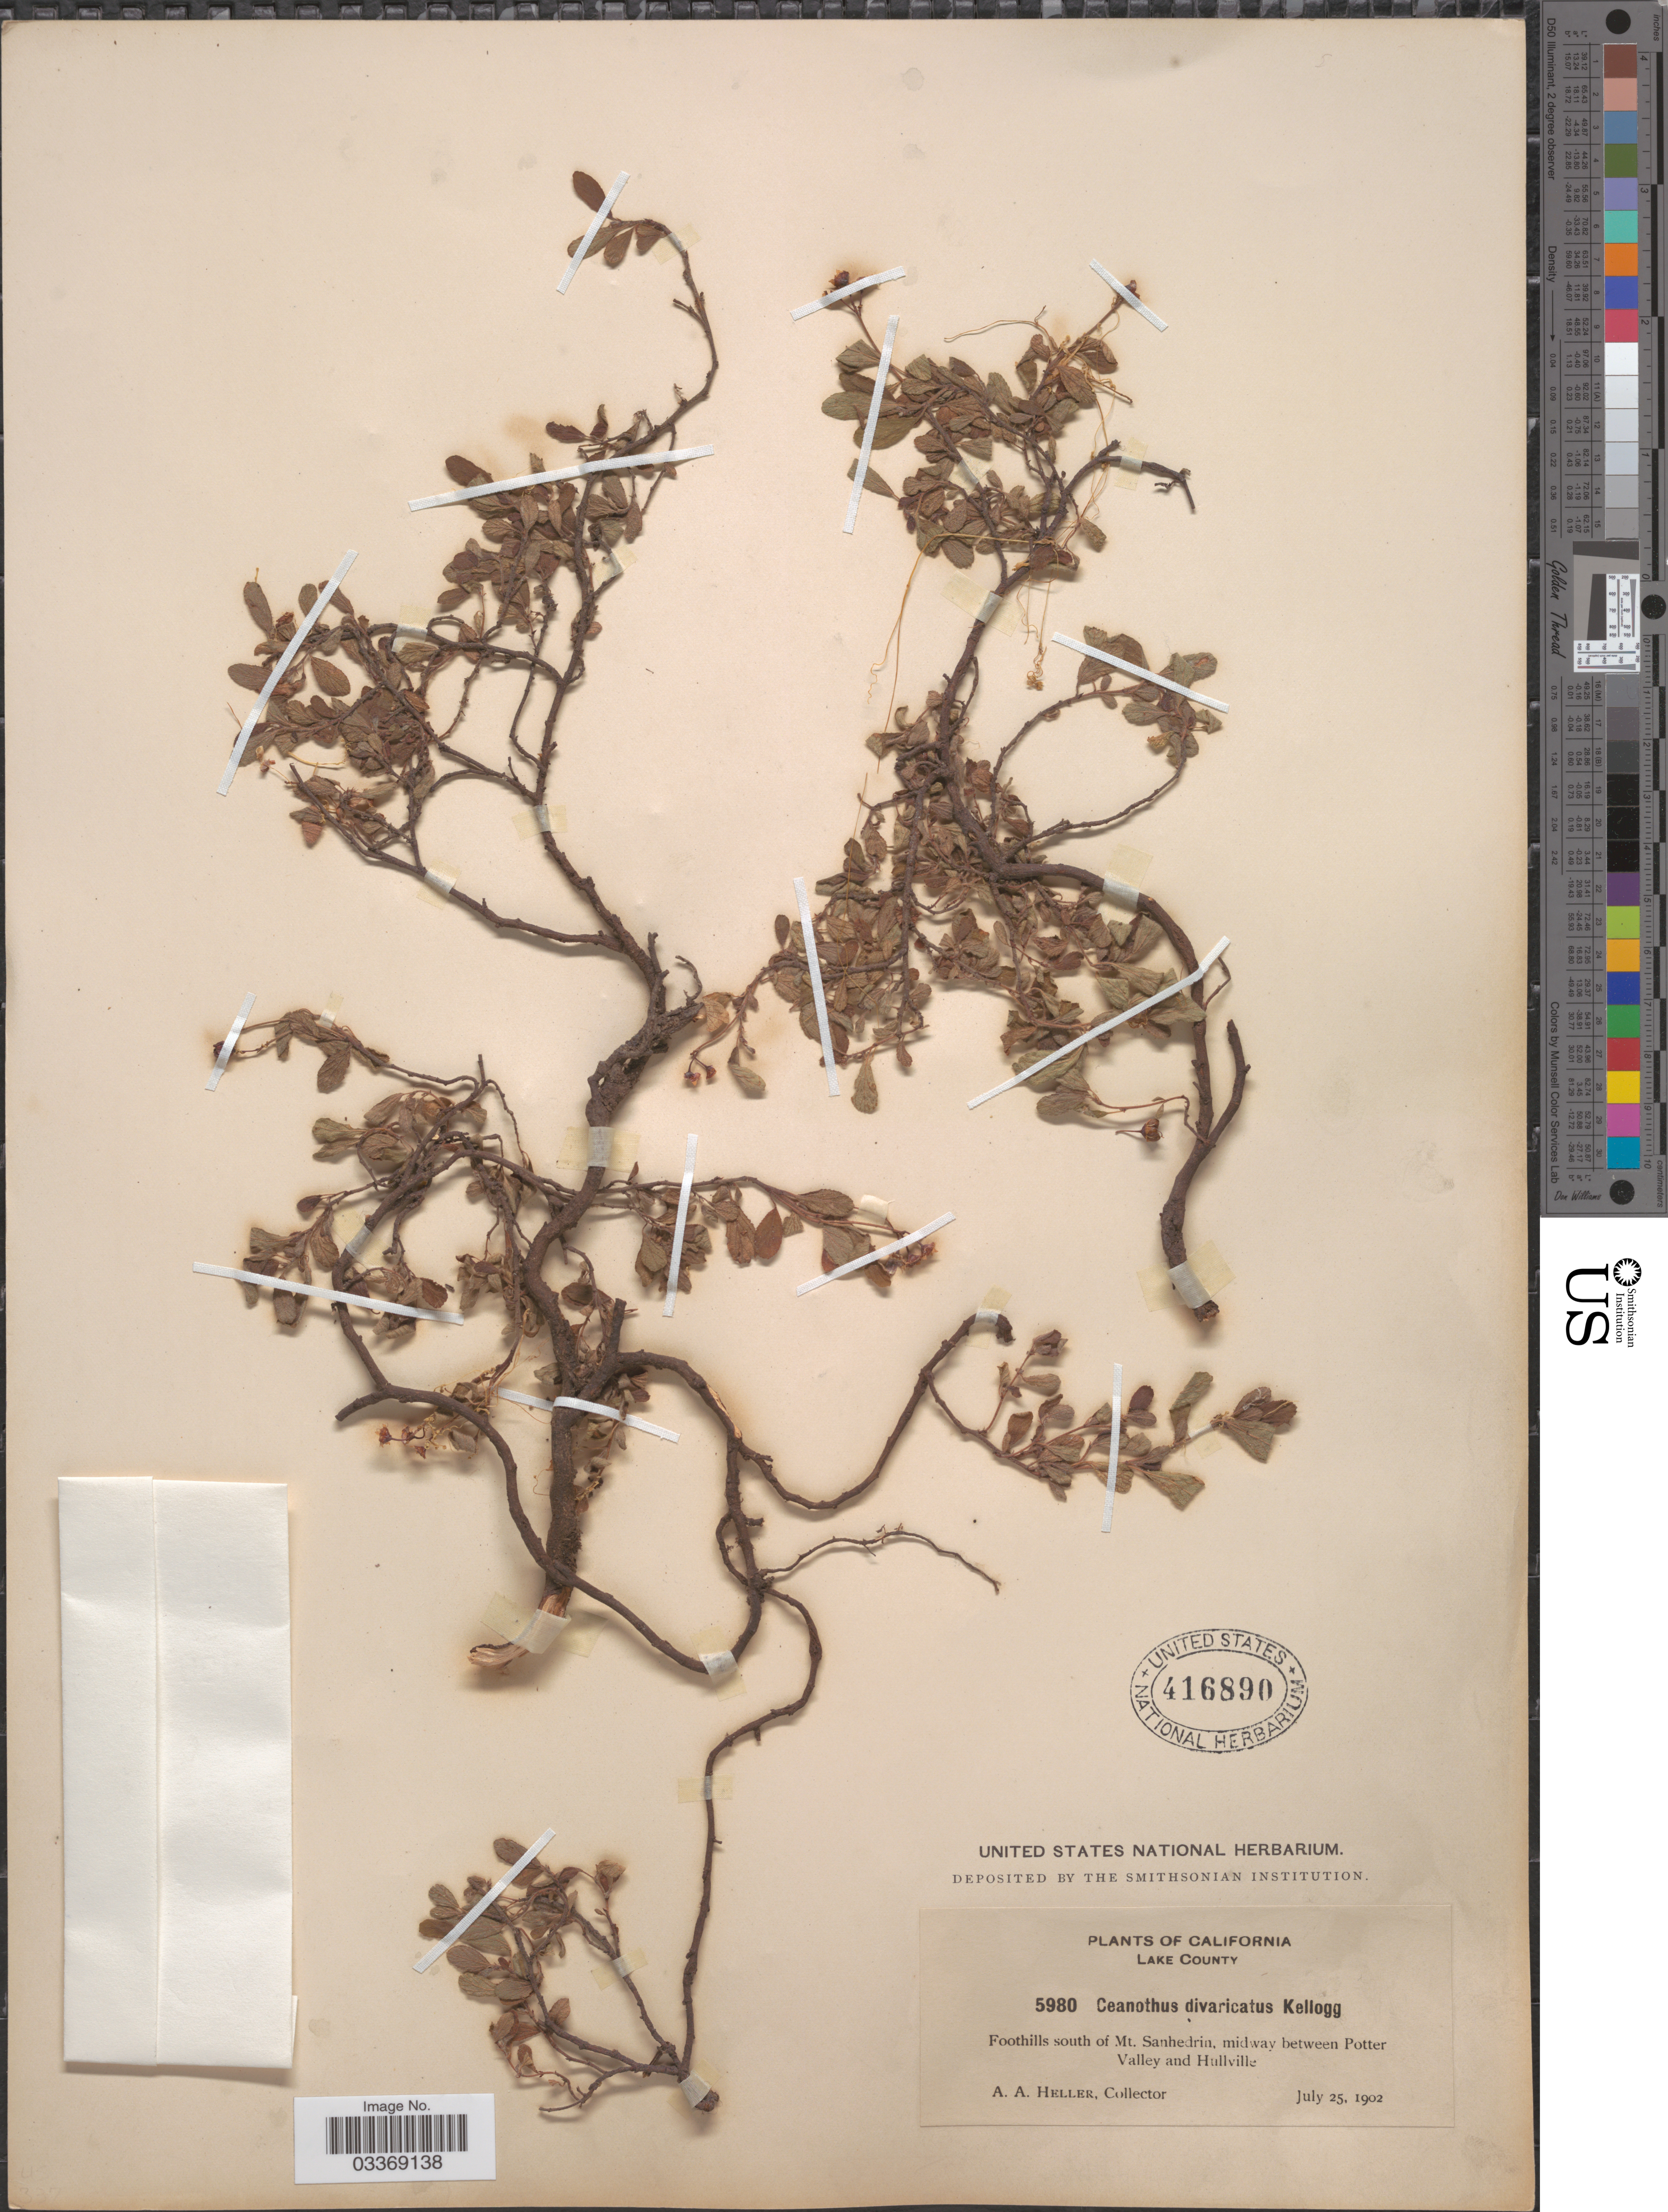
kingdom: Plantae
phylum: Tracheophyta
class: Magnoliopsida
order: Rosales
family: Rhamnaceae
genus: Ceanothus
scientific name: Ceanothus divaricatus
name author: Nutt. ex Torr. & S.F. Gray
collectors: A. A. Heller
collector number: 5980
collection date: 1902-07-25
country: United States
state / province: California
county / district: Lake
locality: Lake County, Foothills south of Mt. Sanhedrin, midway between Potter Valley and Hullville.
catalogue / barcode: US 416890